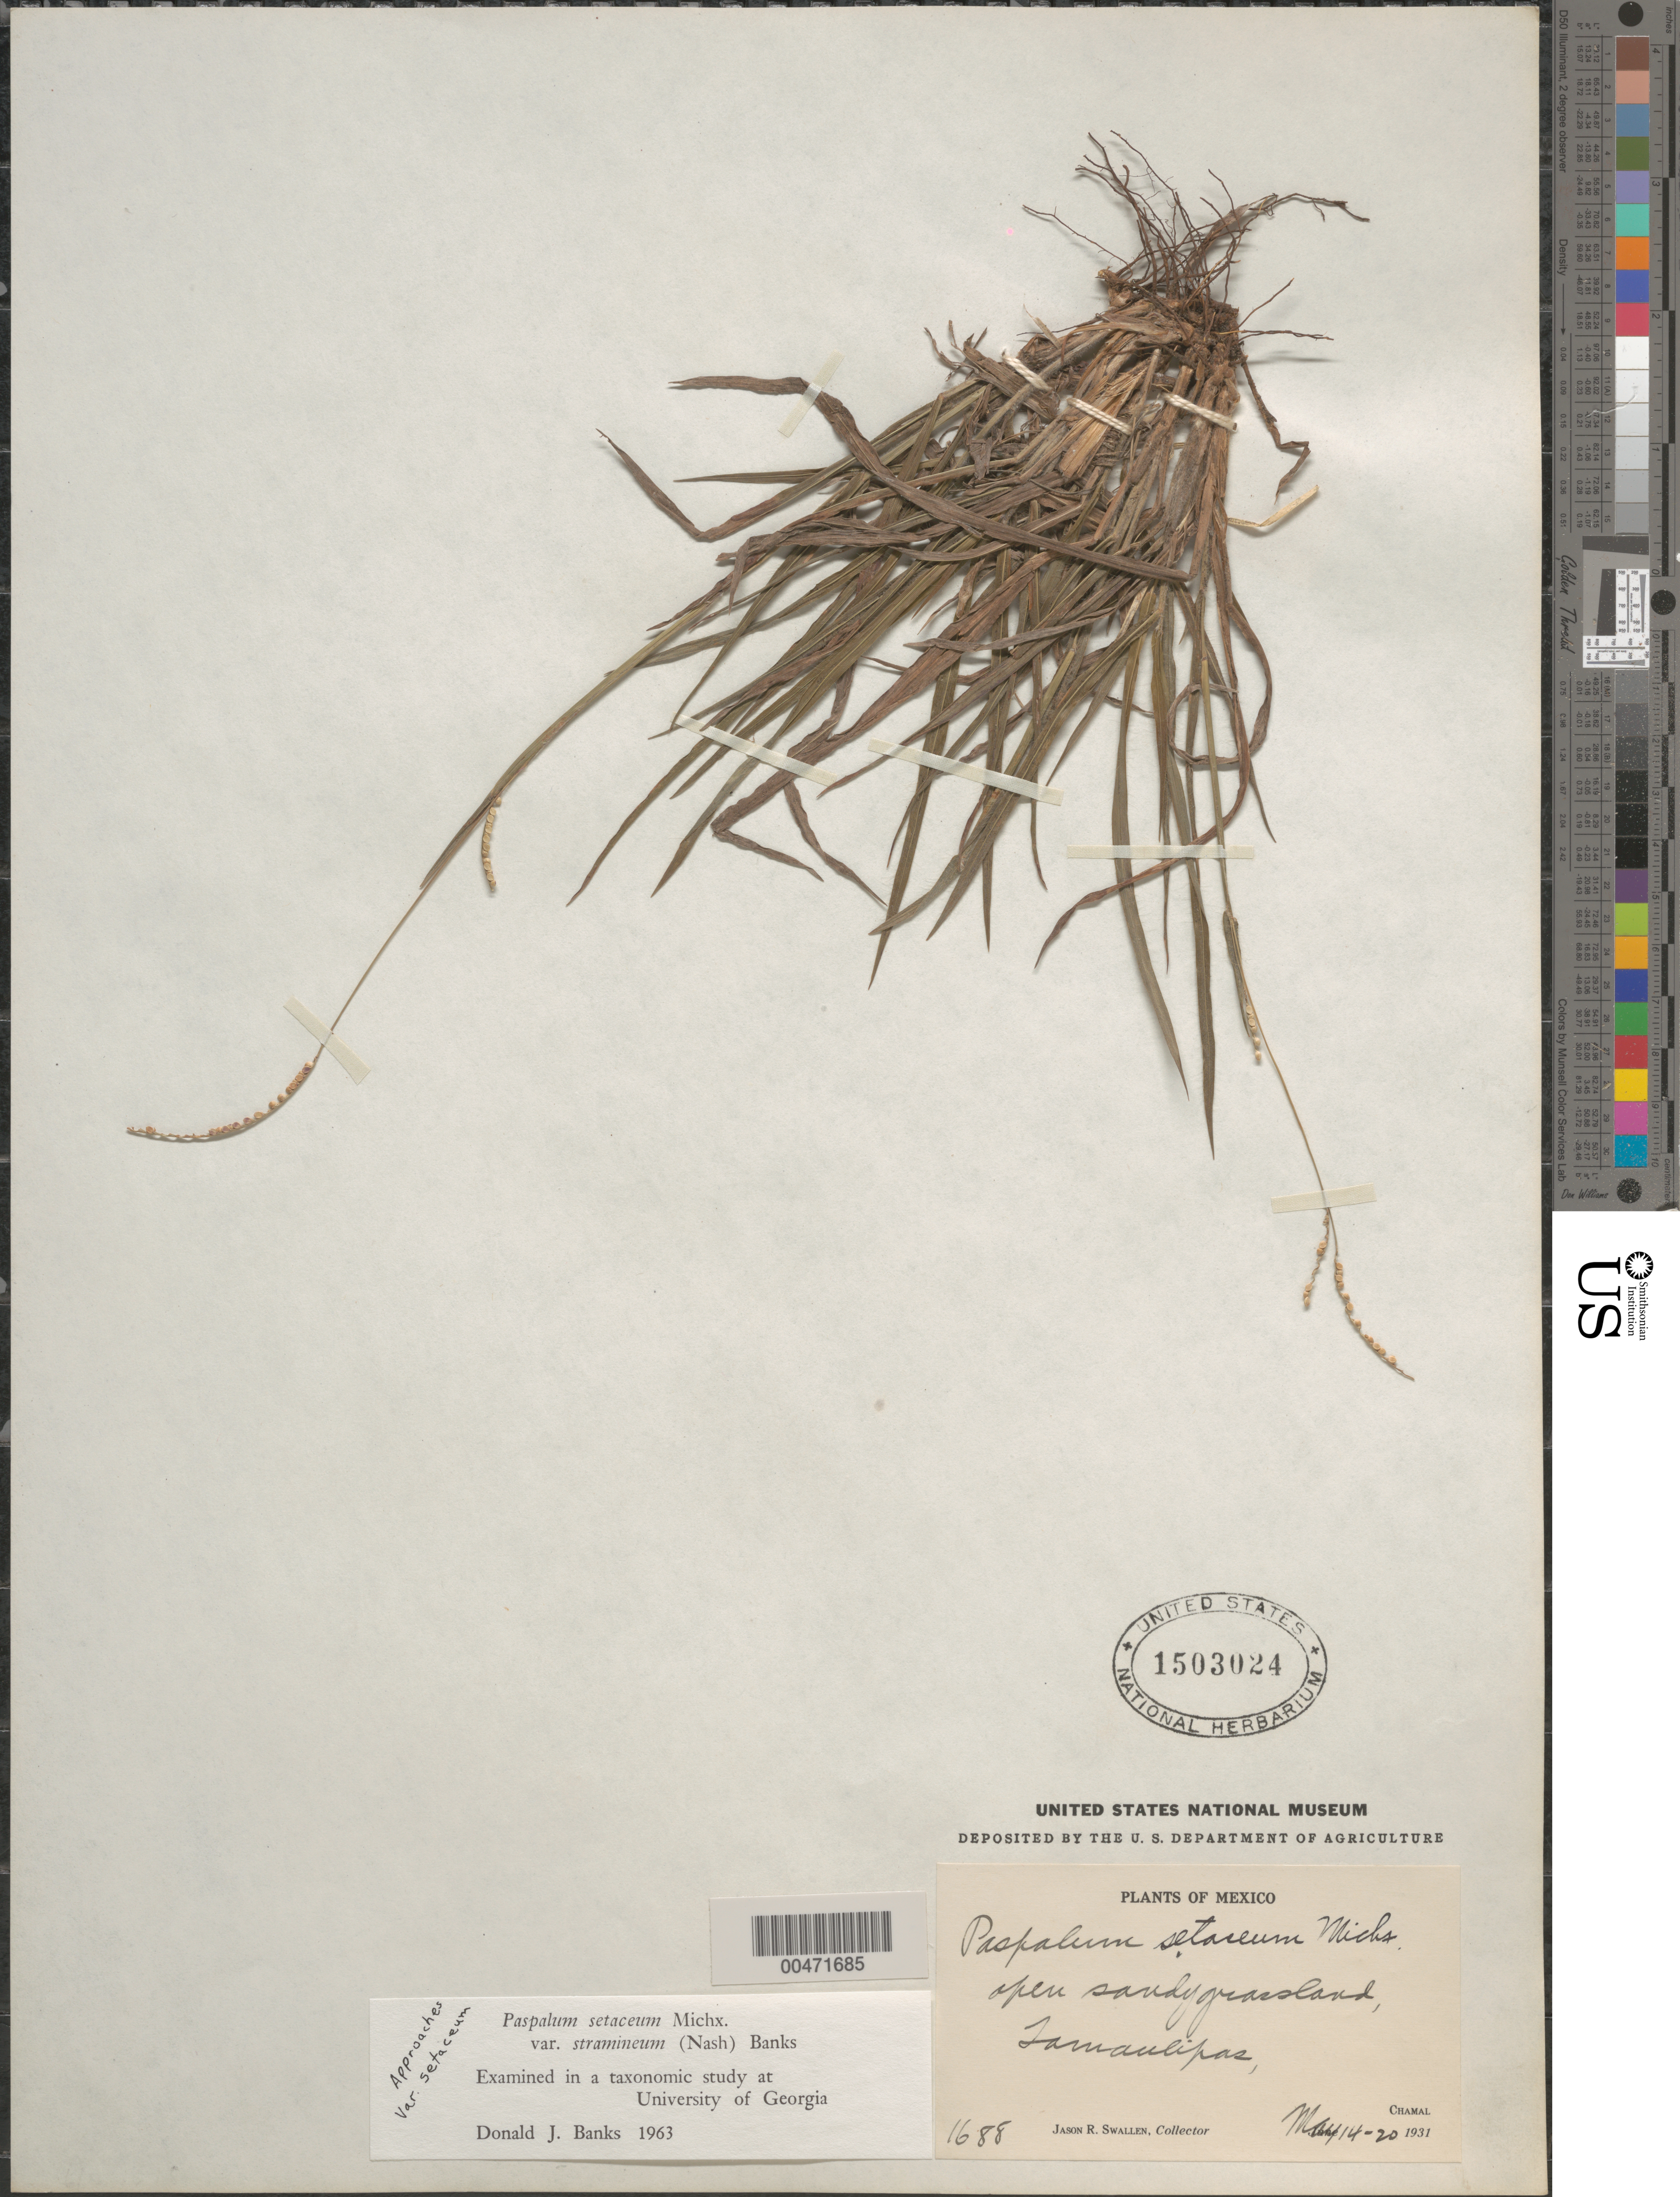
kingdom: Plantae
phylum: Tracheophyta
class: Liliopsida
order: Poales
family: Poaceae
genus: Paspalum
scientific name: Paspalum setaceum var. stramineum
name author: (Nash) D.J. Banks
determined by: Banks, D. J.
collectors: J. R. Swallen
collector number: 1688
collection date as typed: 14 May 1931 to 20 May 1931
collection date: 1931-05-14/1931-05-20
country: Mexico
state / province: Tamaulipas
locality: Chamal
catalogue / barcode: US 1503024